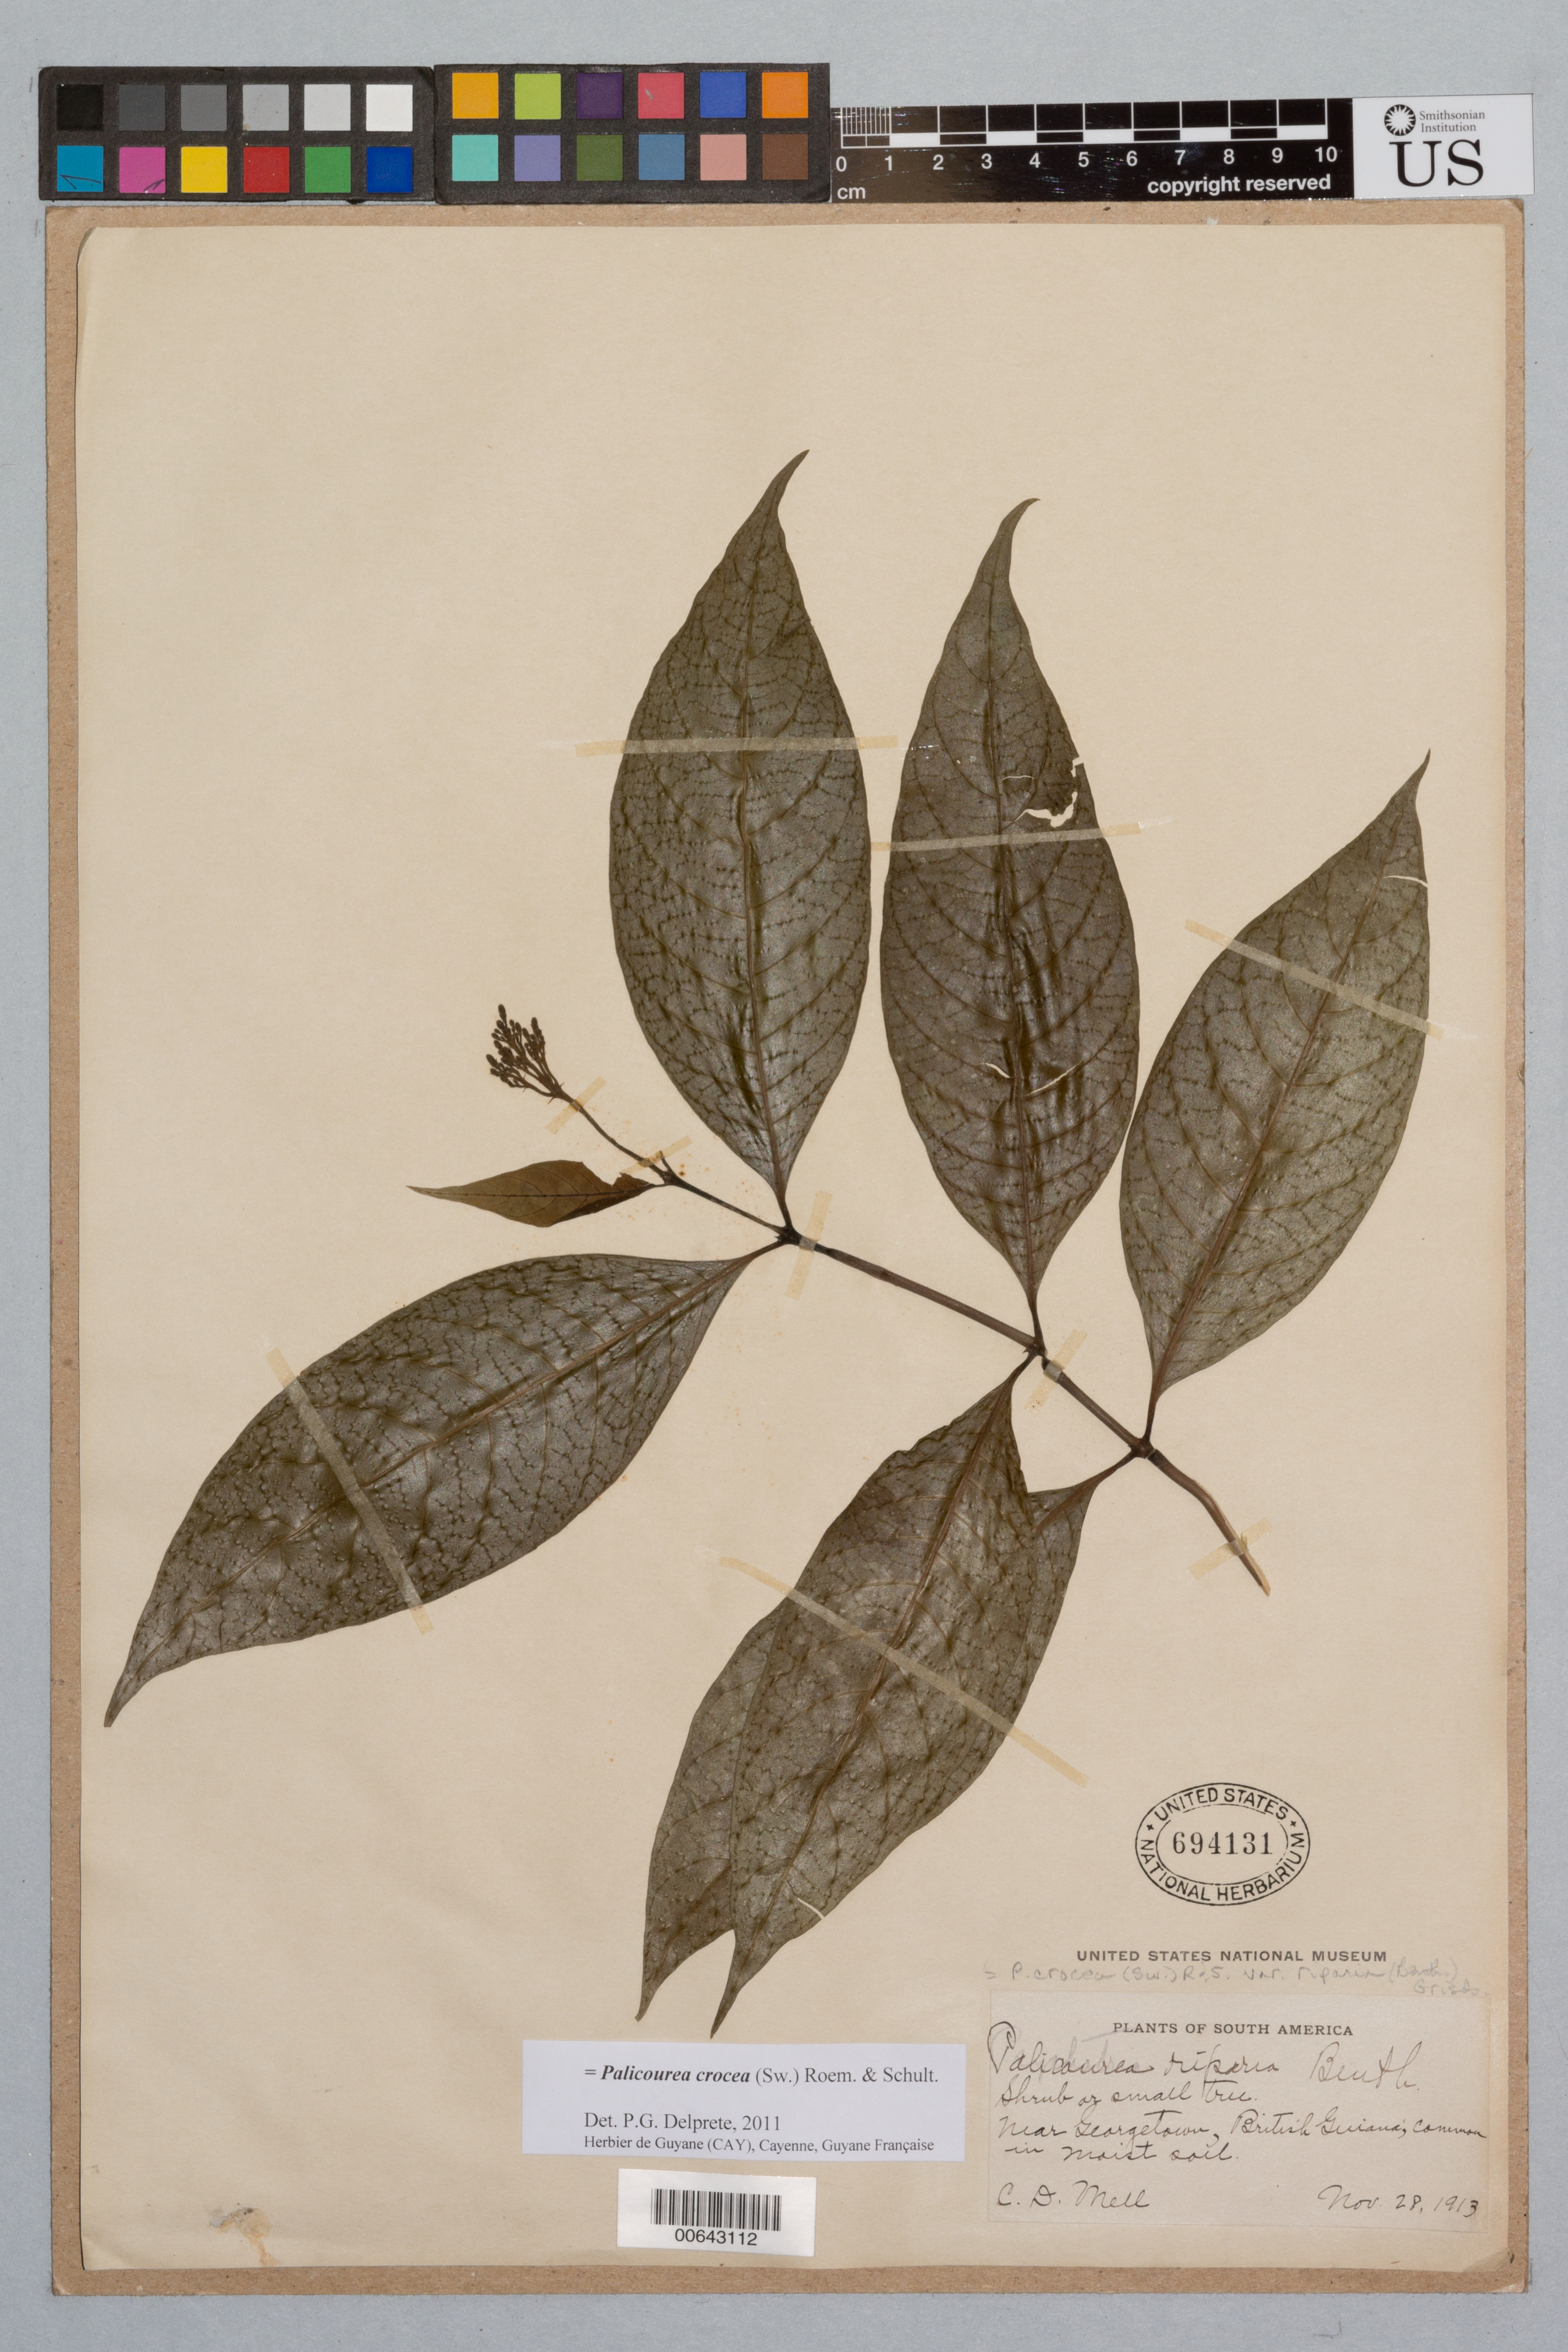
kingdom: Plantae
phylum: Tracheophyta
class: Magnoliopsida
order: Gentianales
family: Rubiaceae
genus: Palicourea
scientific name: Palicourea crocea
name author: (Sw.) Schult.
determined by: Delprete, P. G., Herb. de Guyane Cay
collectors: C. D. Mell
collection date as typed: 28-Nov-13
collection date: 1913-11-28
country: Guyana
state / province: Demerara-Mahaica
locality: Georgetown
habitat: Moist soil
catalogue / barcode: US 694131